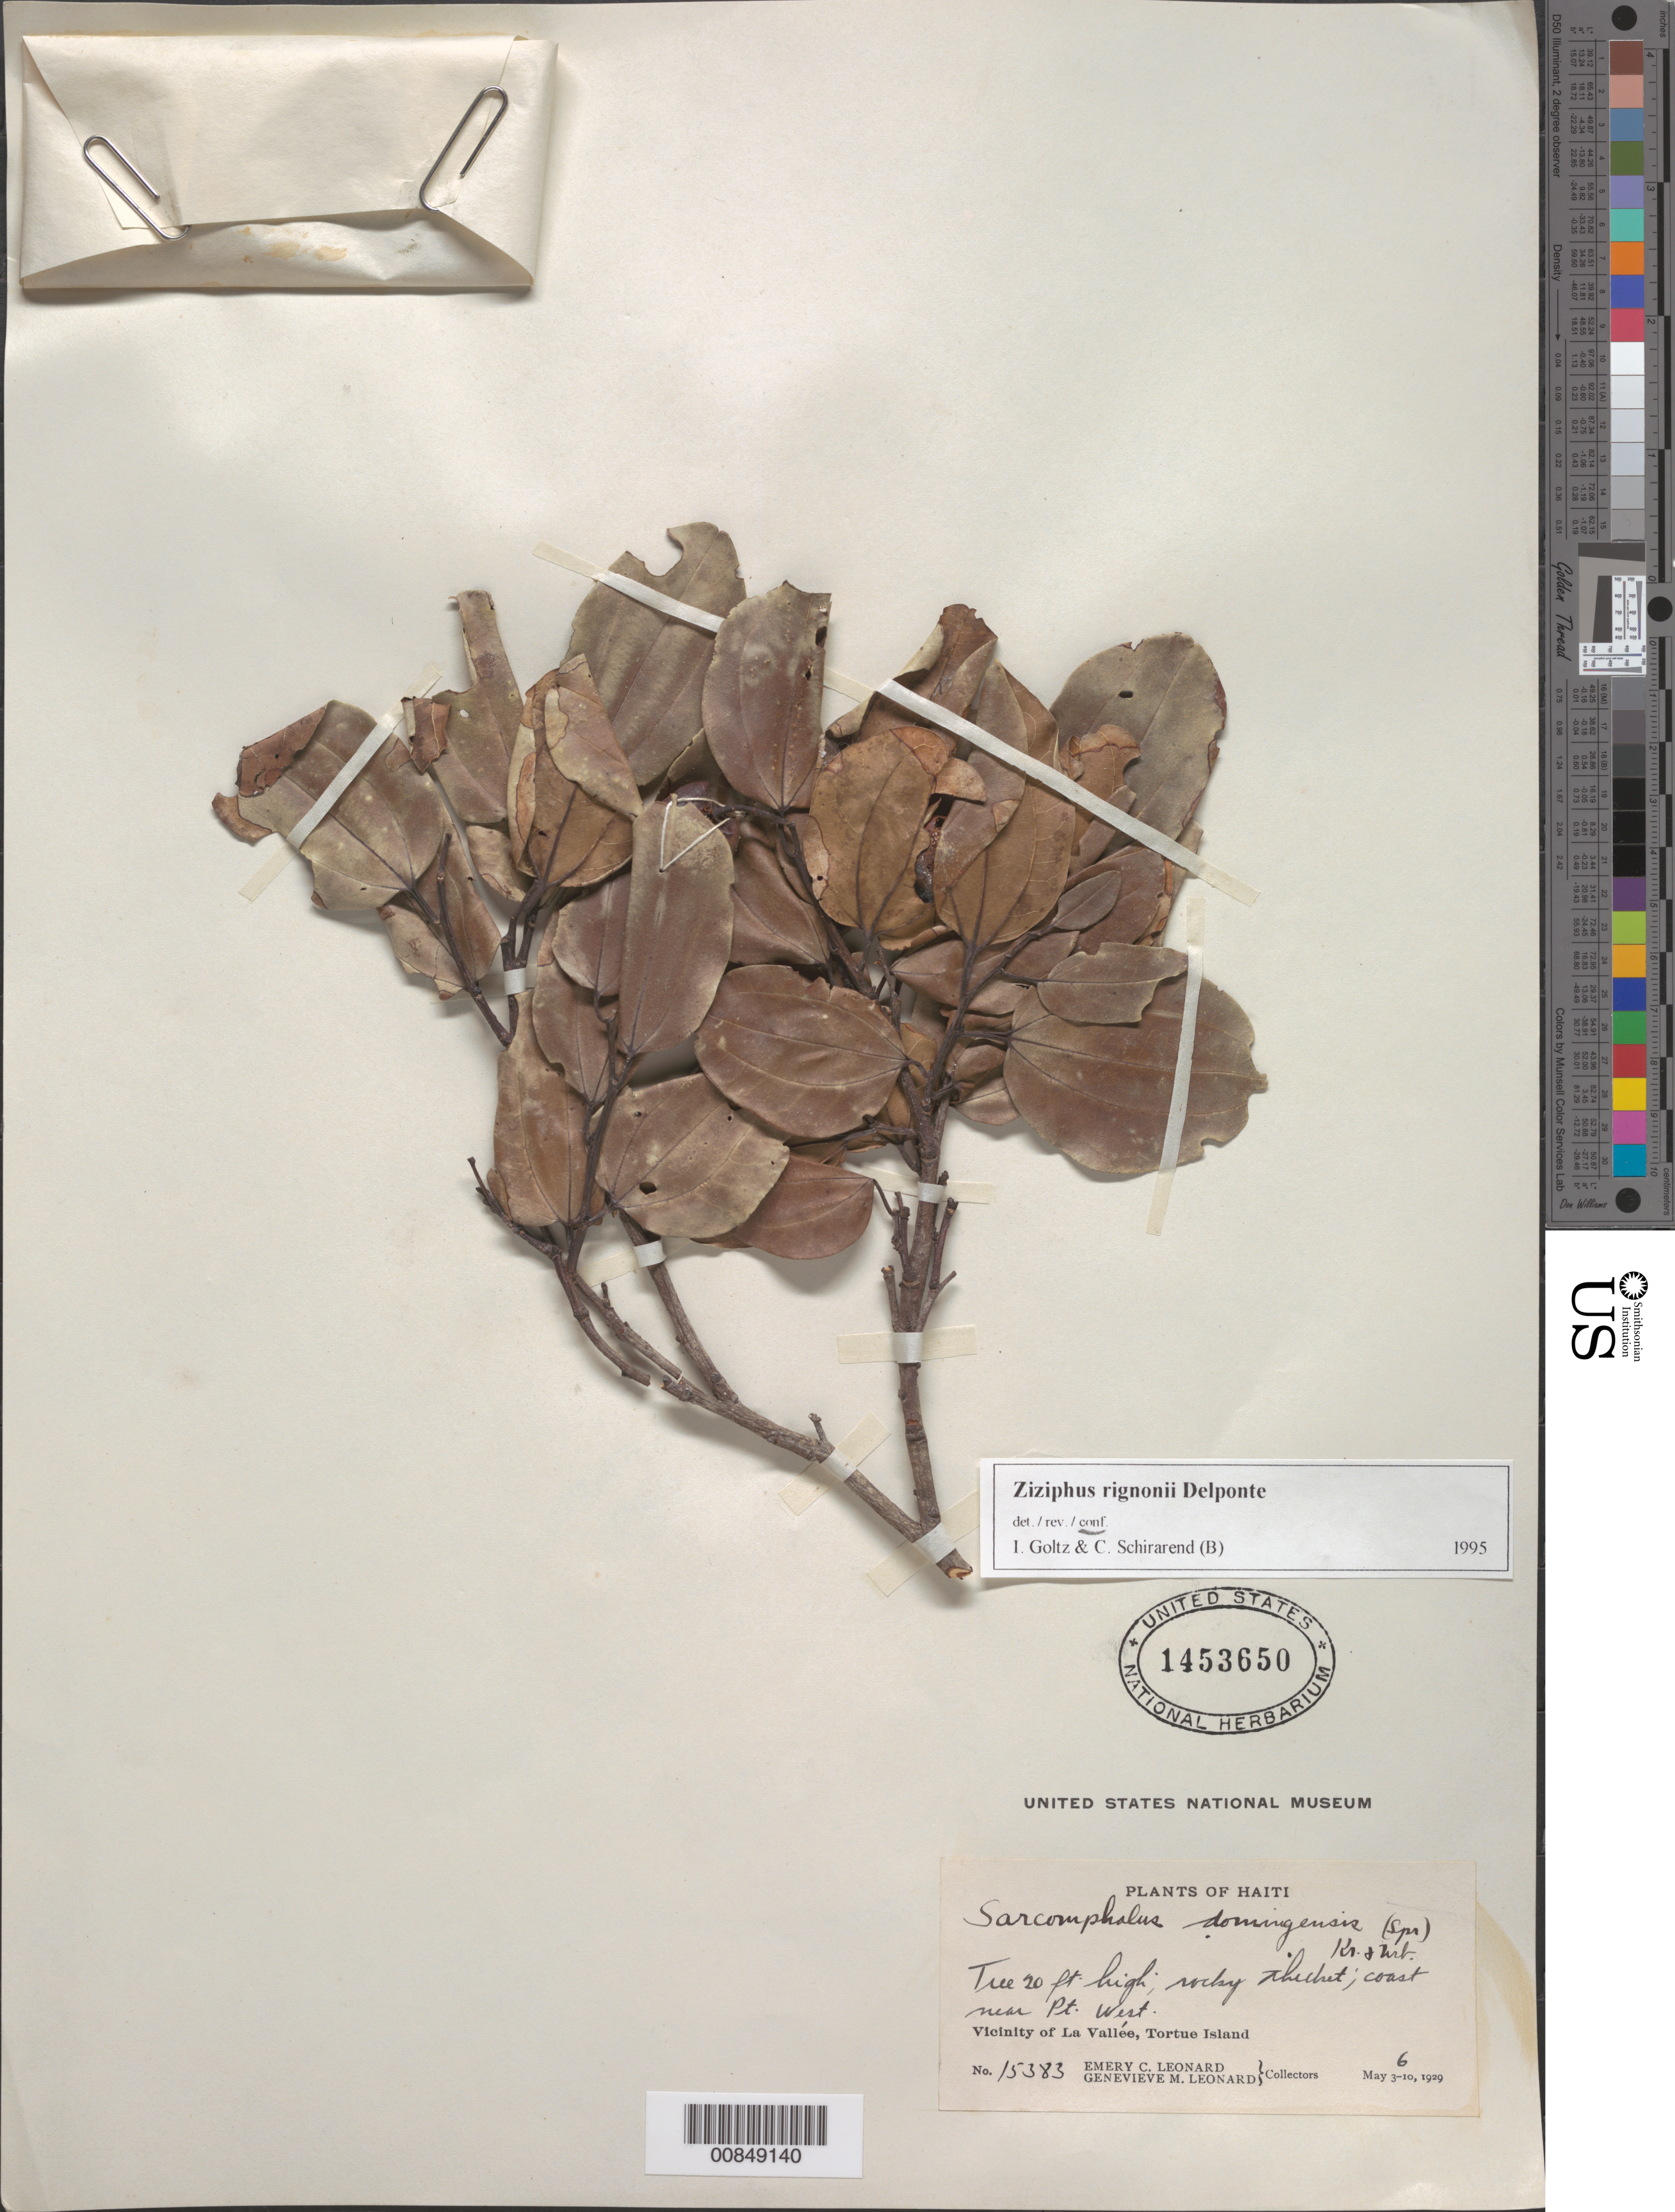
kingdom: Plantae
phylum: Tracheophyta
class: Magnoliopsida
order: Rosales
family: Rhamnaceae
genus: Sarcomphalus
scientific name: Sarcomphalus domingensis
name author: (Spreng.) Krug & Urb.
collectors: E. C. Leonard & G. M. Leonard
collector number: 15383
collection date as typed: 06 May 1929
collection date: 1929-05-06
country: Haiti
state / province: Nord-Ouest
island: Île de la Tortue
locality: Vicinity of La Vallée, near Pt. West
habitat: Rocky thicket along coast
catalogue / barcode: US 1453650